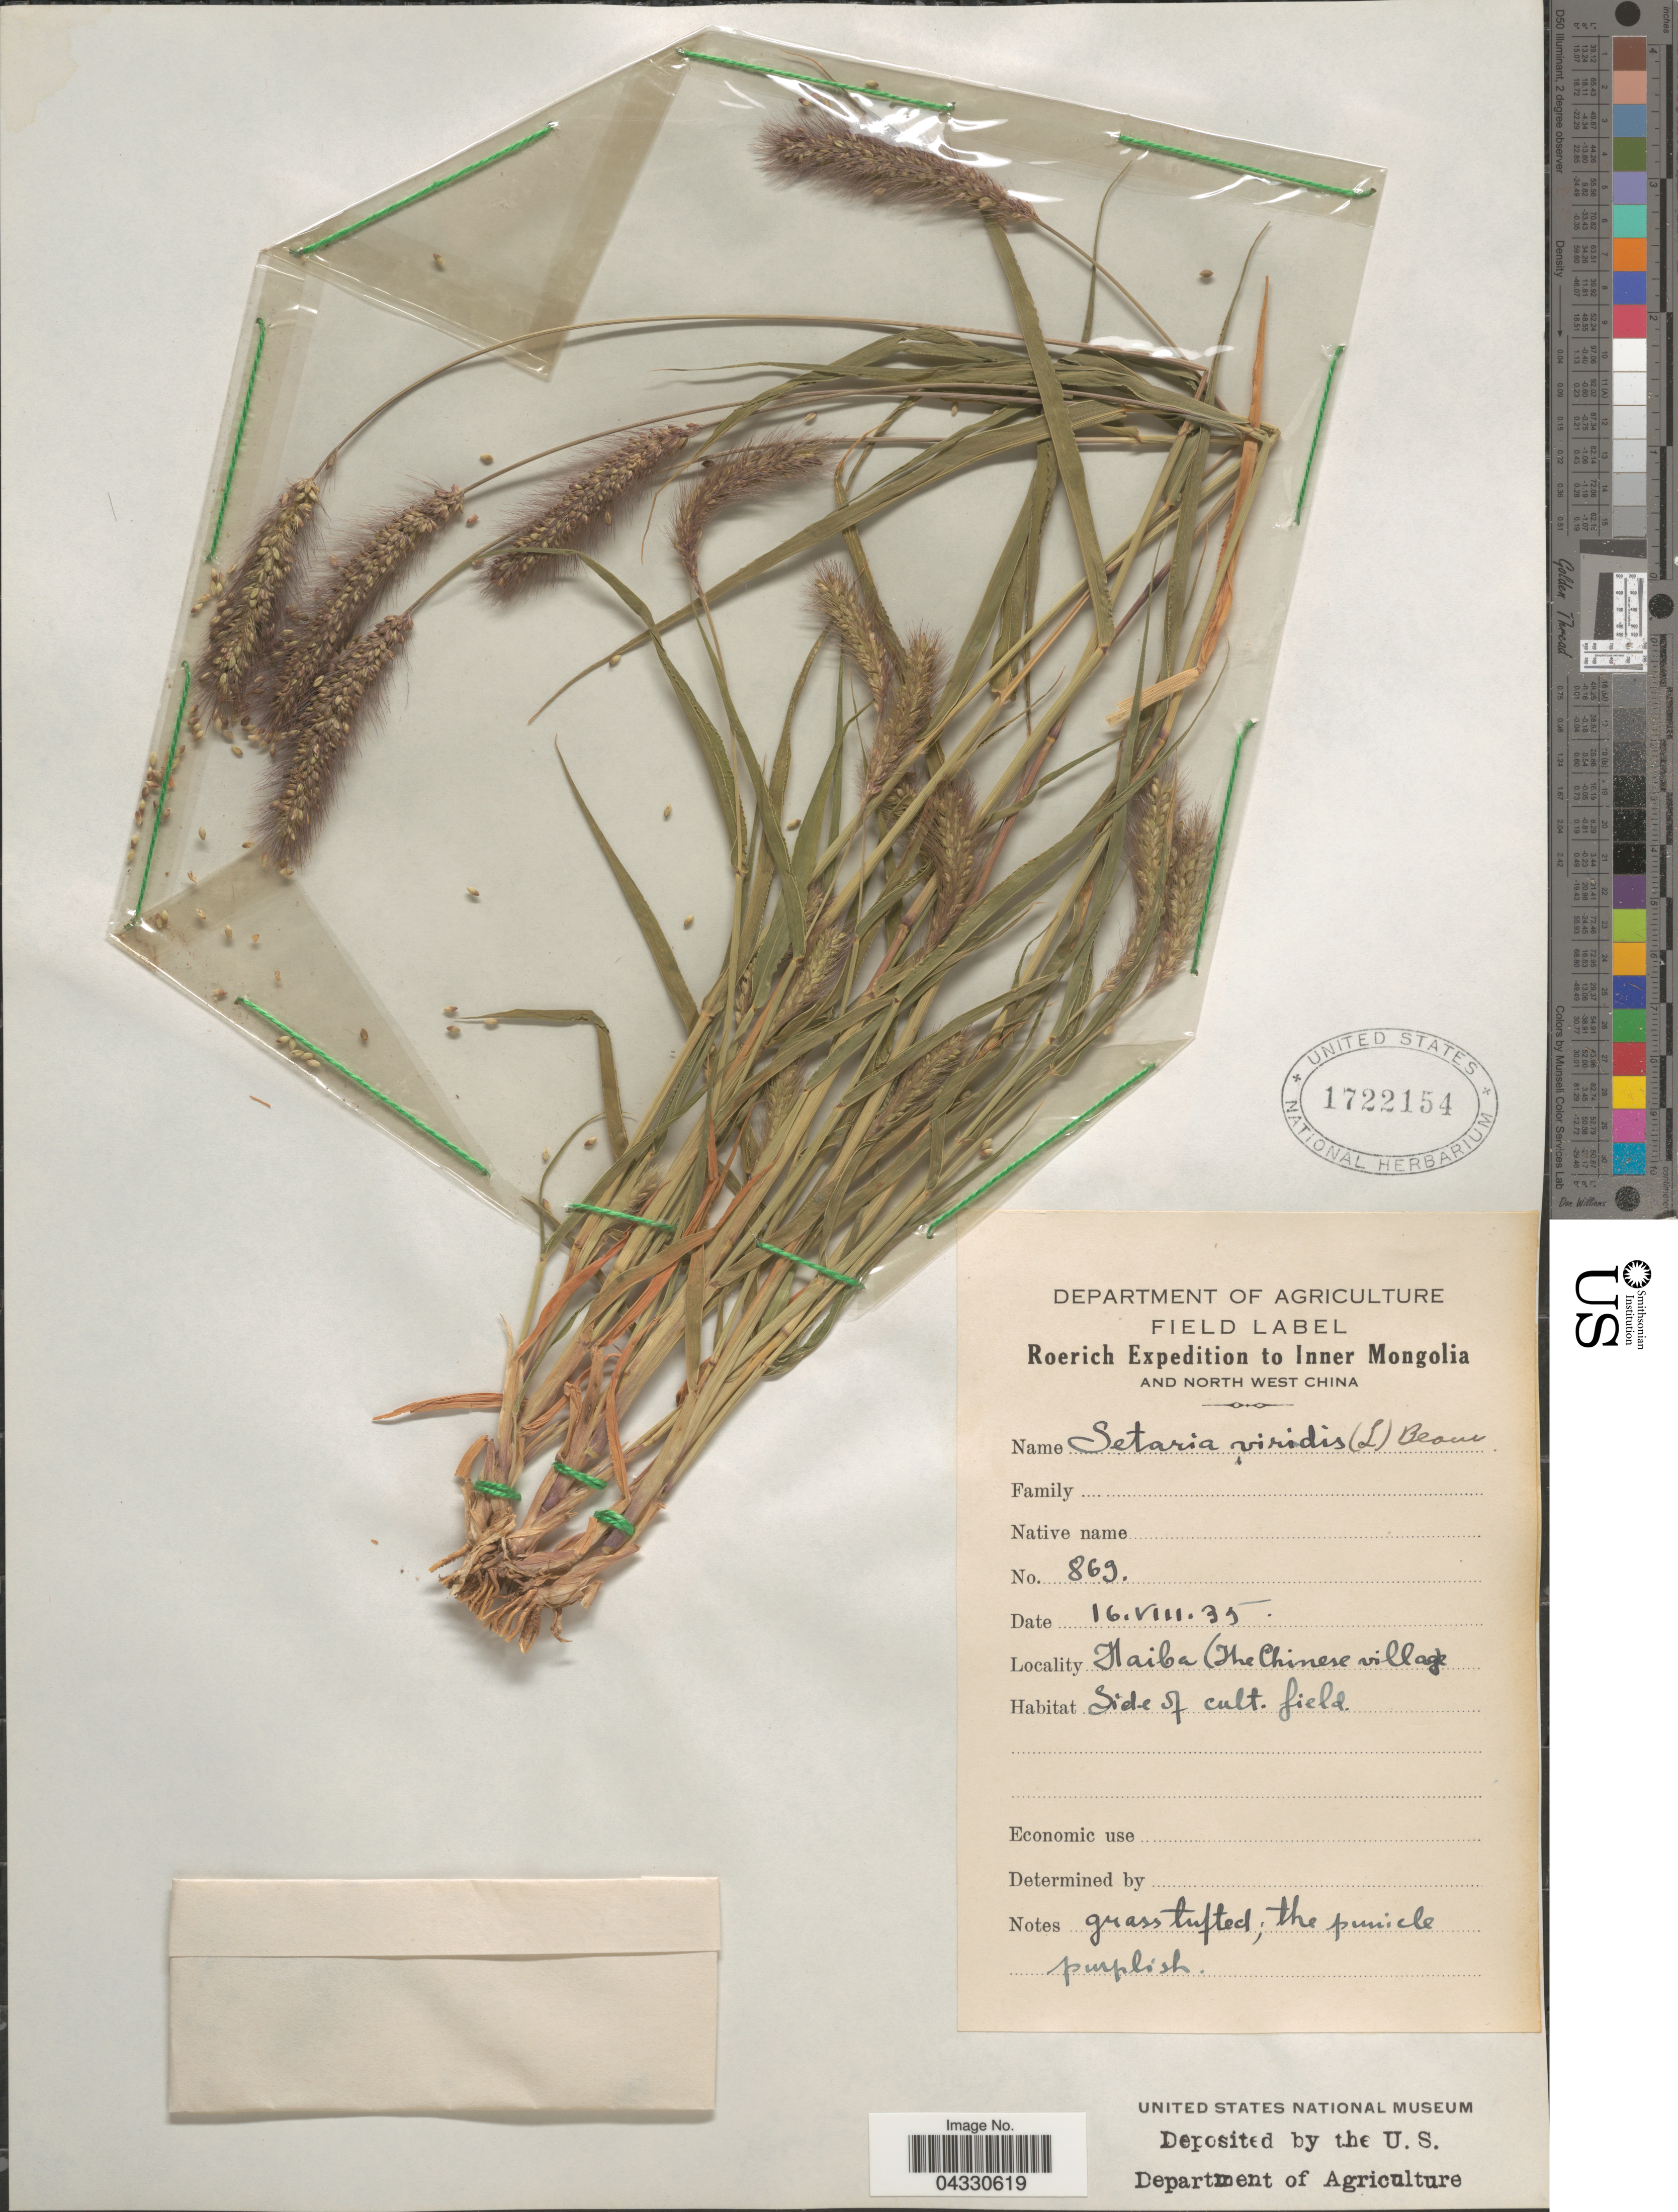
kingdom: Plantae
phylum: Tracheophyta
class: Liliopsida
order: Poales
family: Poaceae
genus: Setaria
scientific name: Setaria viridis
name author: (L.) P. Beauv.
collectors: Roerich Expedition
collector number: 869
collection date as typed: Transcribed d/m/y: 16/8/35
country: China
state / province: Nei Monggol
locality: Inner Mongolia and North West China. Haiba (The Chinese village). Side of cult. field.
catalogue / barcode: US 1722154